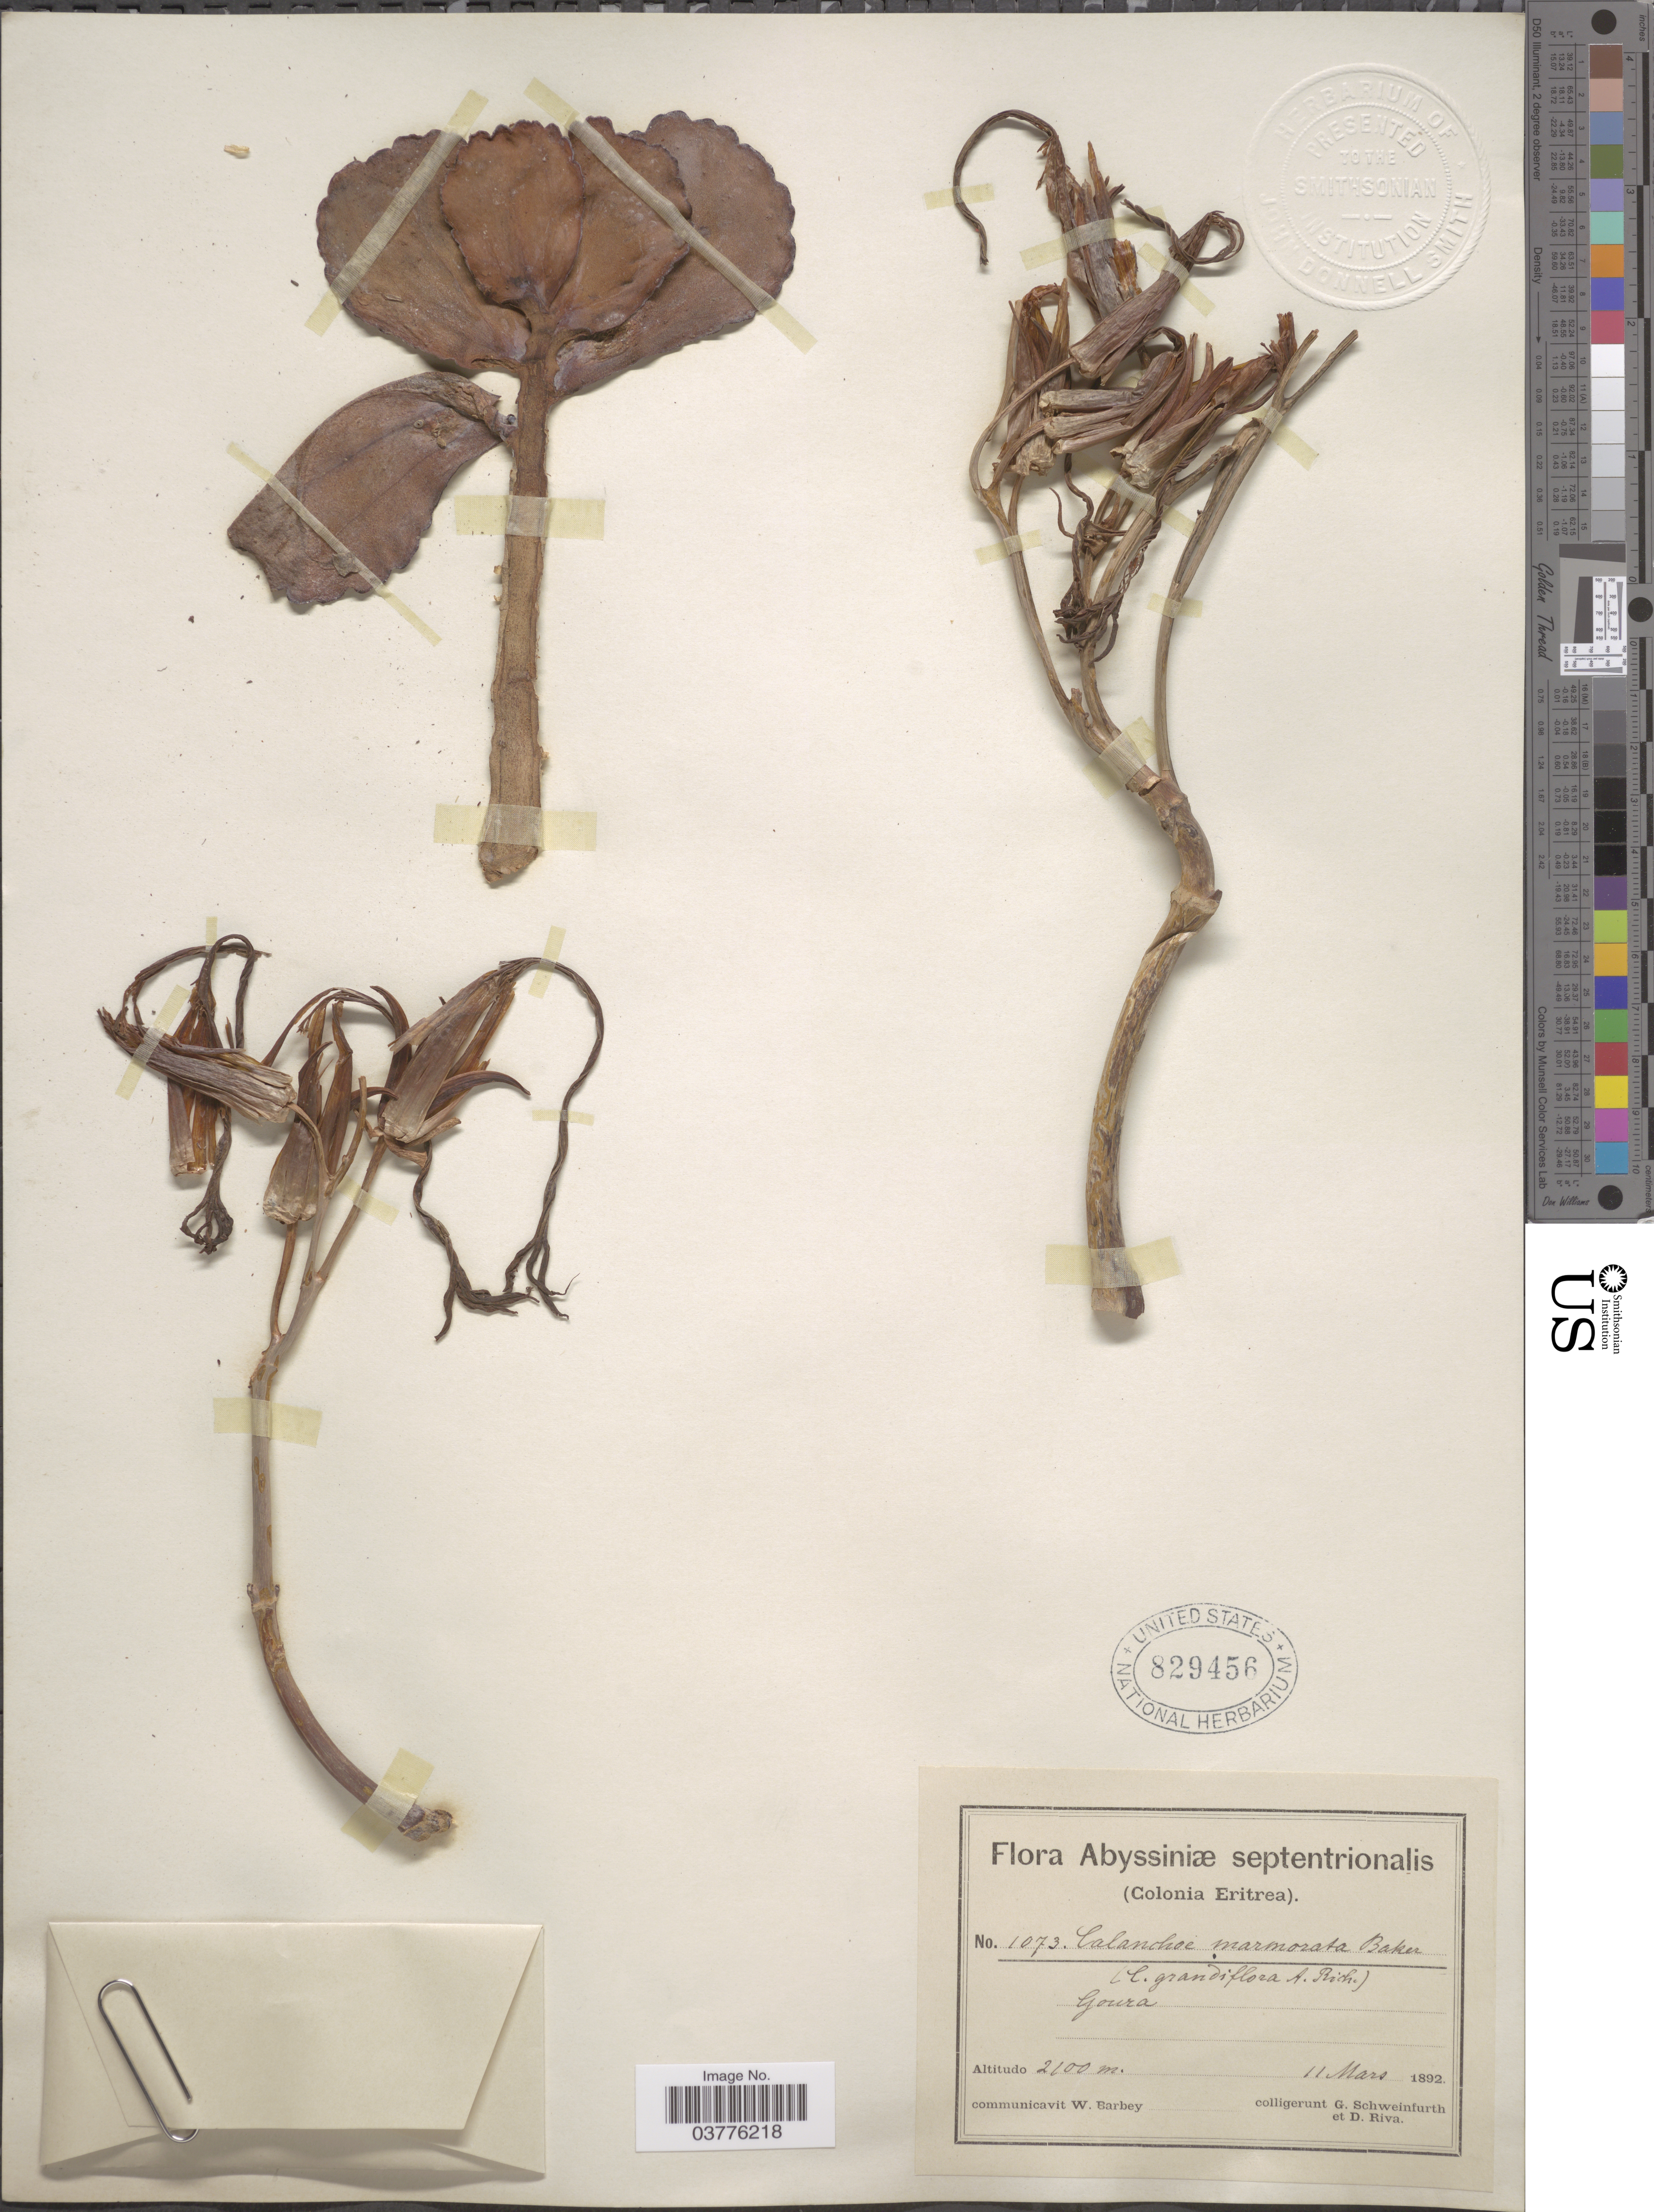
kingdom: Plantae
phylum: Tracheophyta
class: Magnoliopsida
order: Saxifragales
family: Crassulaceae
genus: Kalanchoe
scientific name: Kalanchoe marmorata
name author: Baker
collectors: G. A. Schweinfurth (herbarium) & D. Riva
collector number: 1073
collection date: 1892-03-11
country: Eritrea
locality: Abyssiniæ septentrionalis (Colonia Eritrea). Goura.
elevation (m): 2100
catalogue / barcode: US 829456